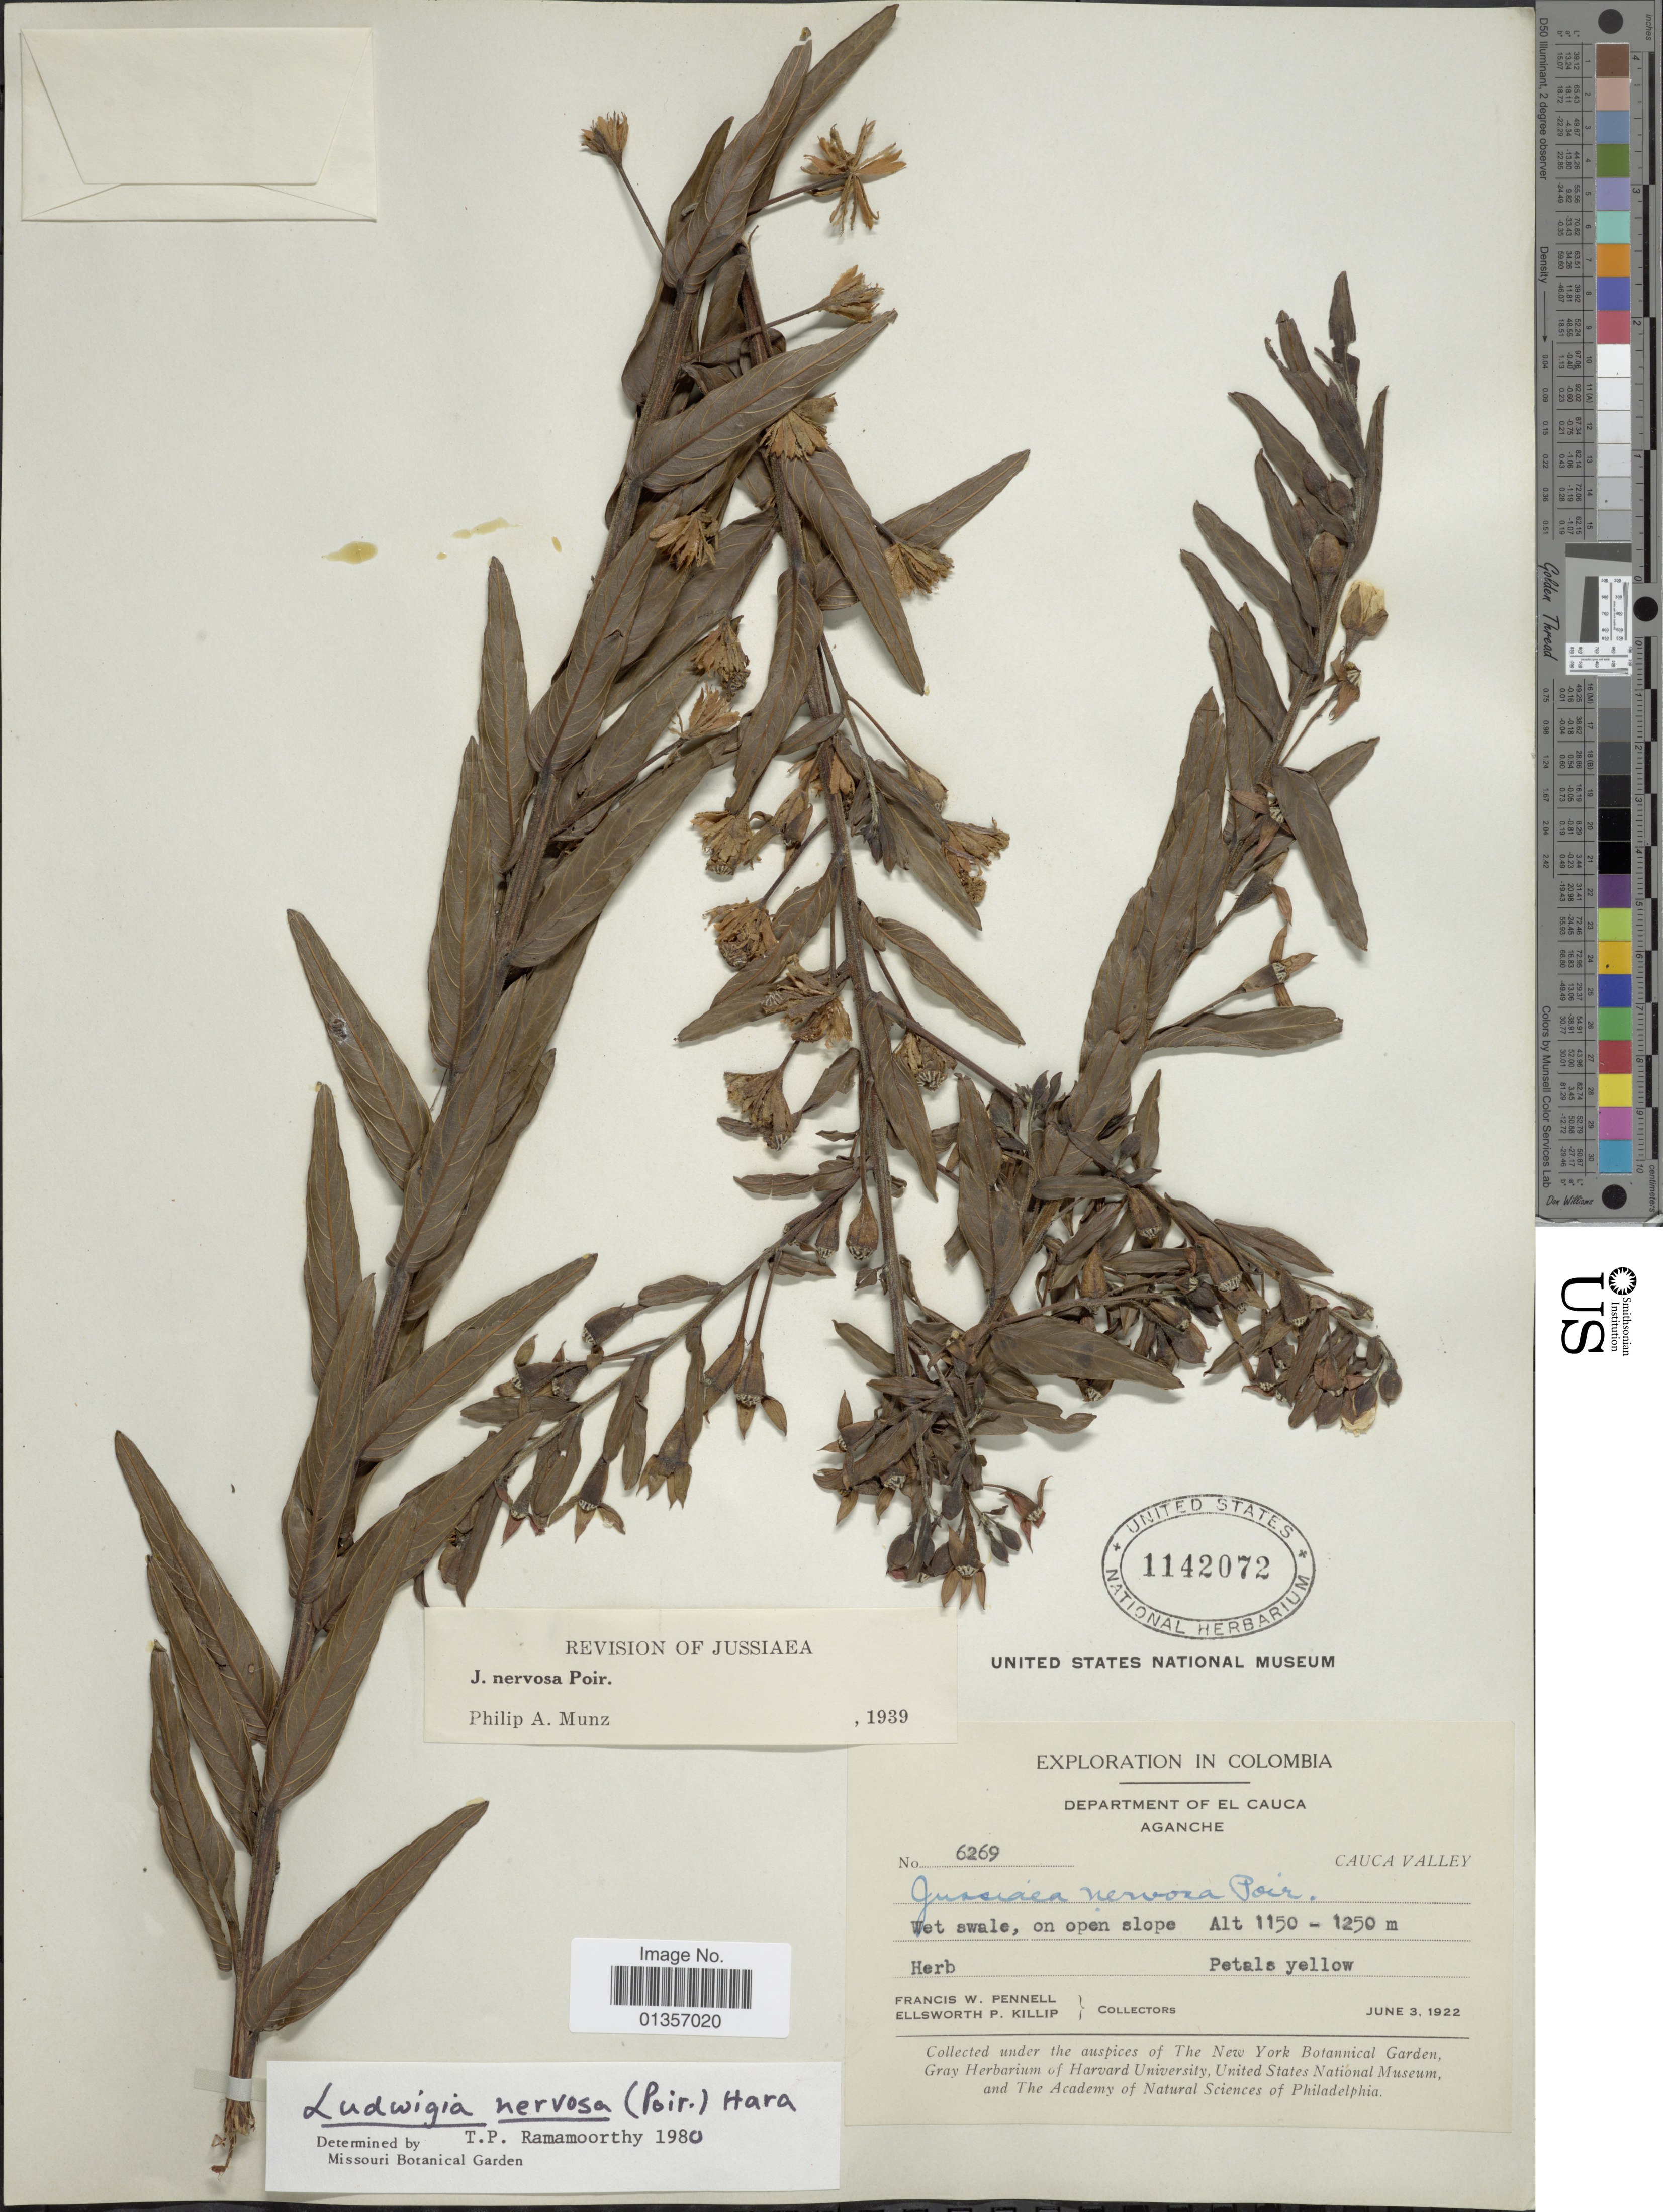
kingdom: Plantae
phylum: Tracheophyta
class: Magnoliopsida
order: Myrtales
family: Onagraceae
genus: Ludwigia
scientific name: Ludwigia nervosa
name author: (Poir.) H. Hara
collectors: F. W. Pennell & E. P. Killip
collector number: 6269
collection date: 1922-06-03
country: Colombia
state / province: Cauca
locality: Aganche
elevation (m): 1150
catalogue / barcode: US 1142072